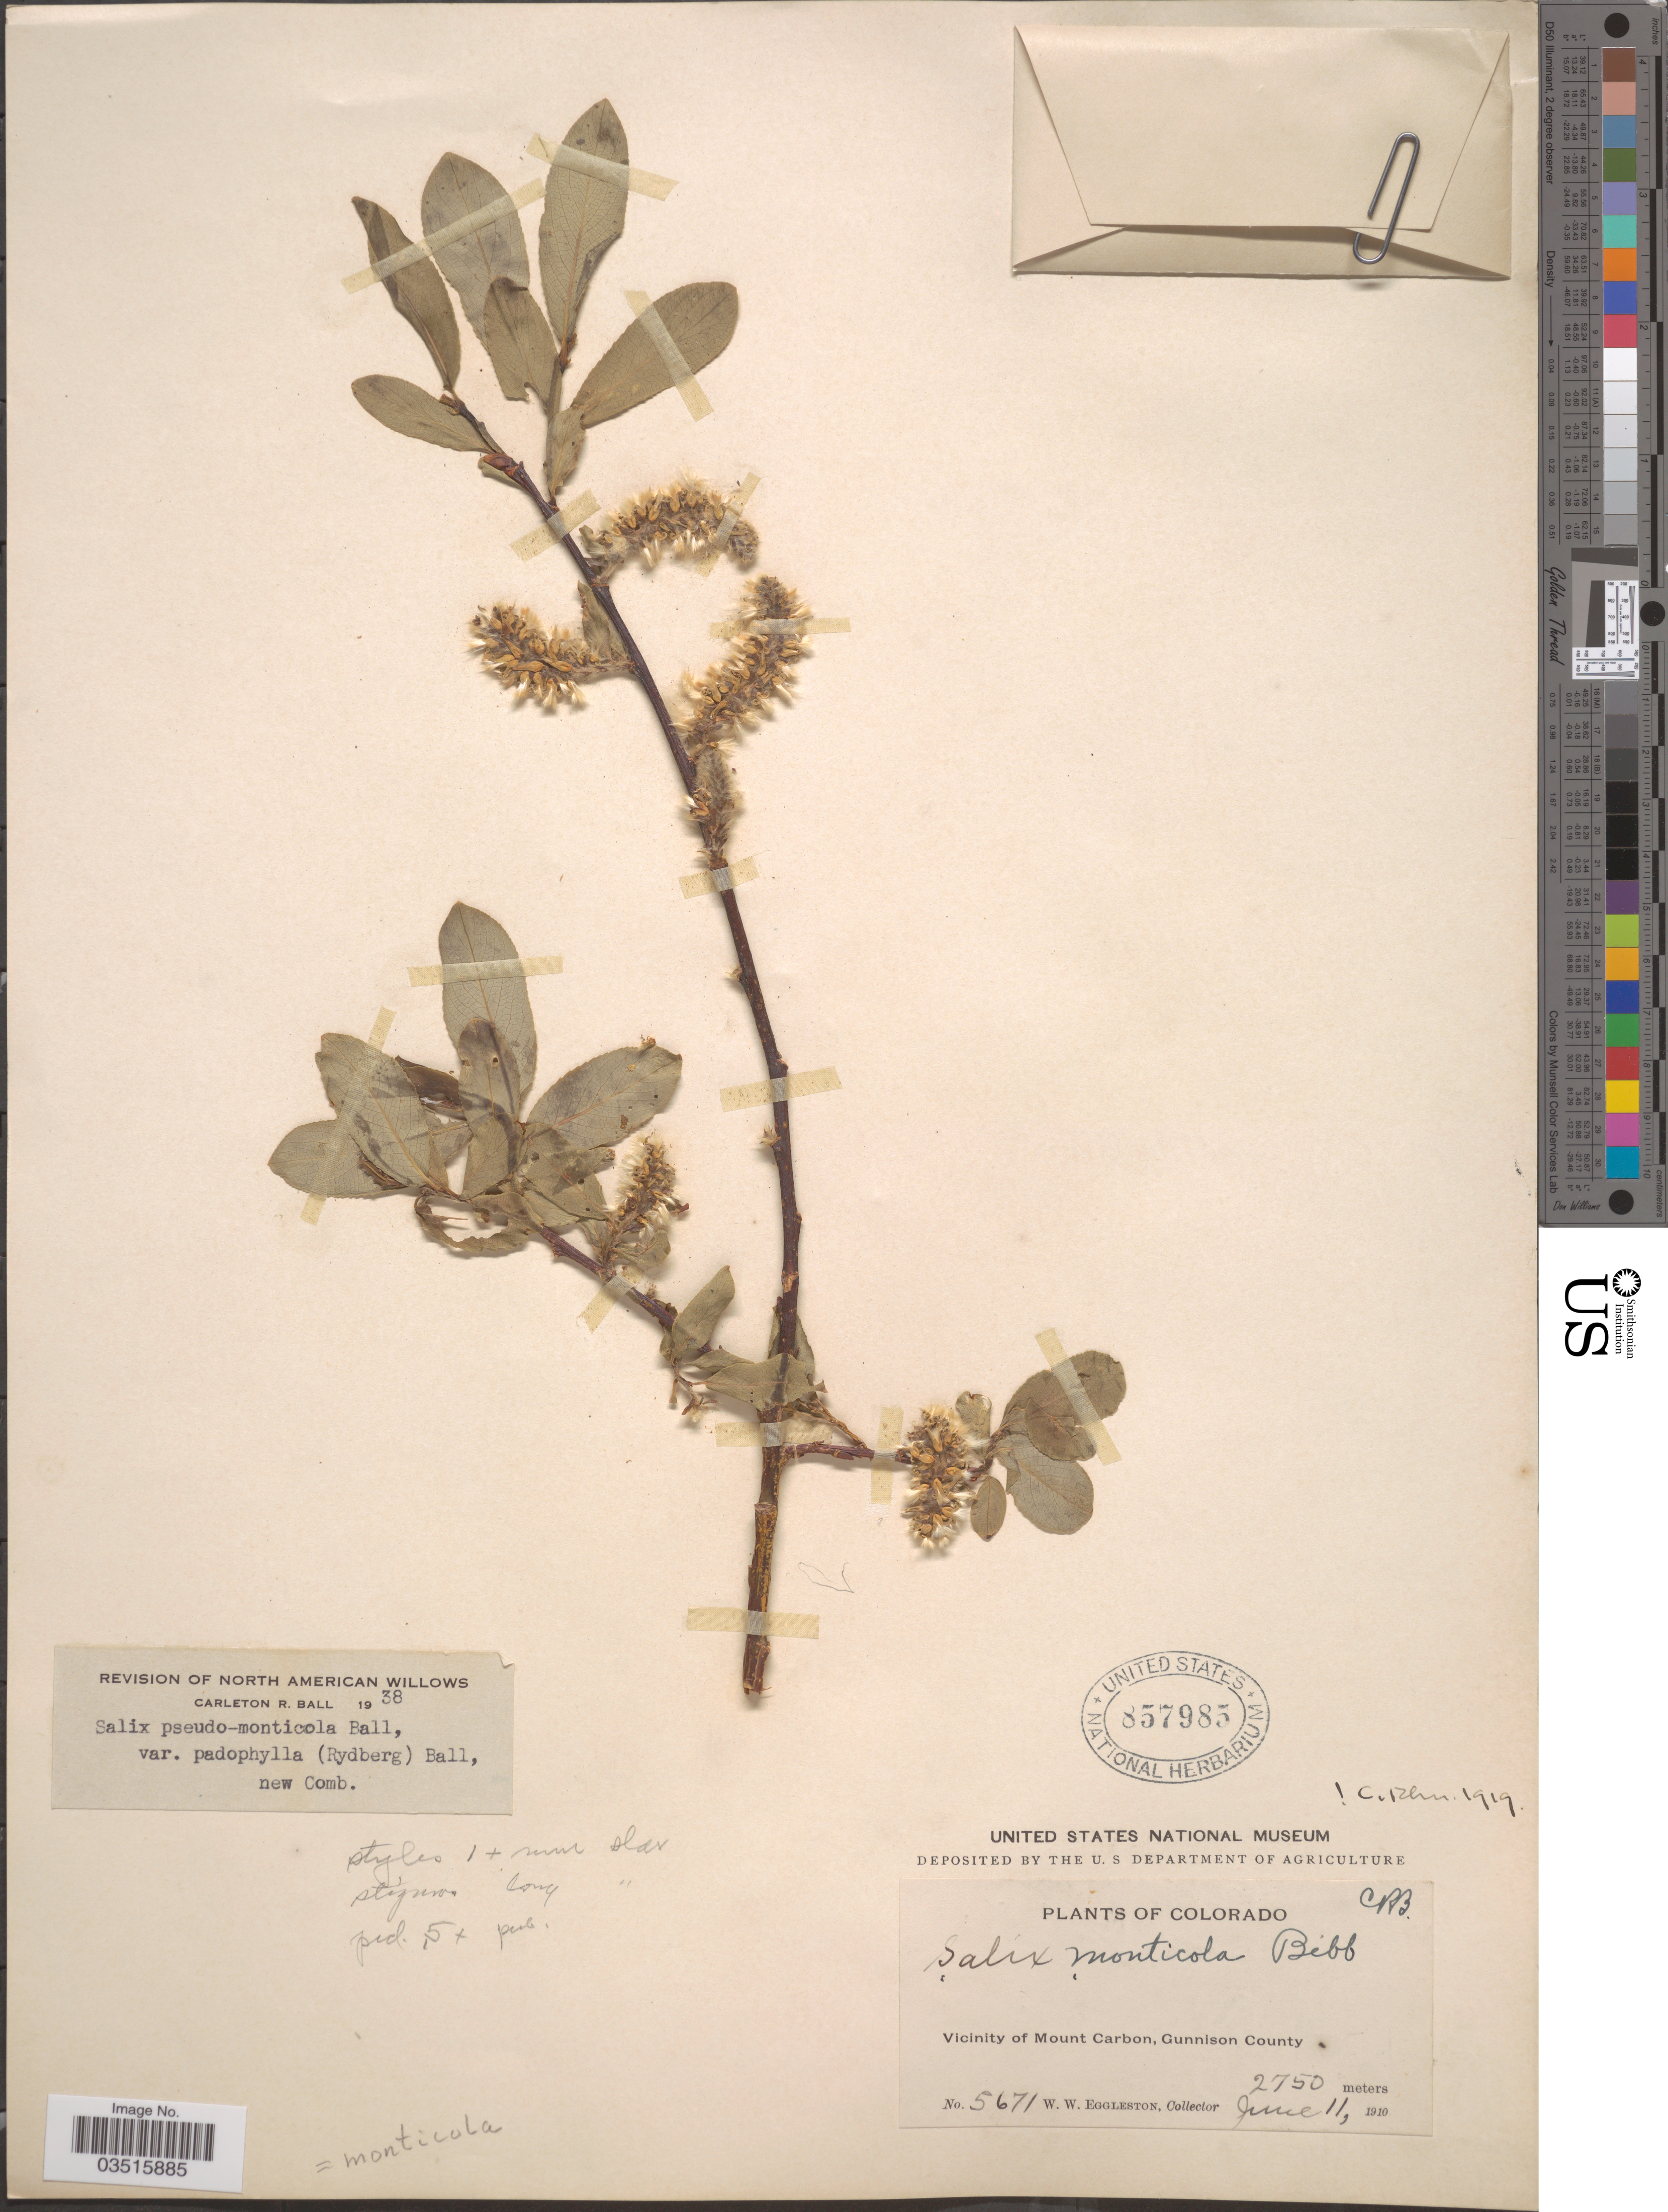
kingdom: Plantae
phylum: Tracheophyta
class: Magnoliopsida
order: Malpighiales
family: Salicaceae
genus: Salix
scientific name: Salix monticola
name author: Bebb.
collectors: W. W. Eggleston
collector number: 5671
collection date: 1910-06-11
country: United States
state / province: Colorado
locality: Vicinity of Mount Carbon, Gunnison County.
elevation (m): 2750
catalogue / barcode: US 857985